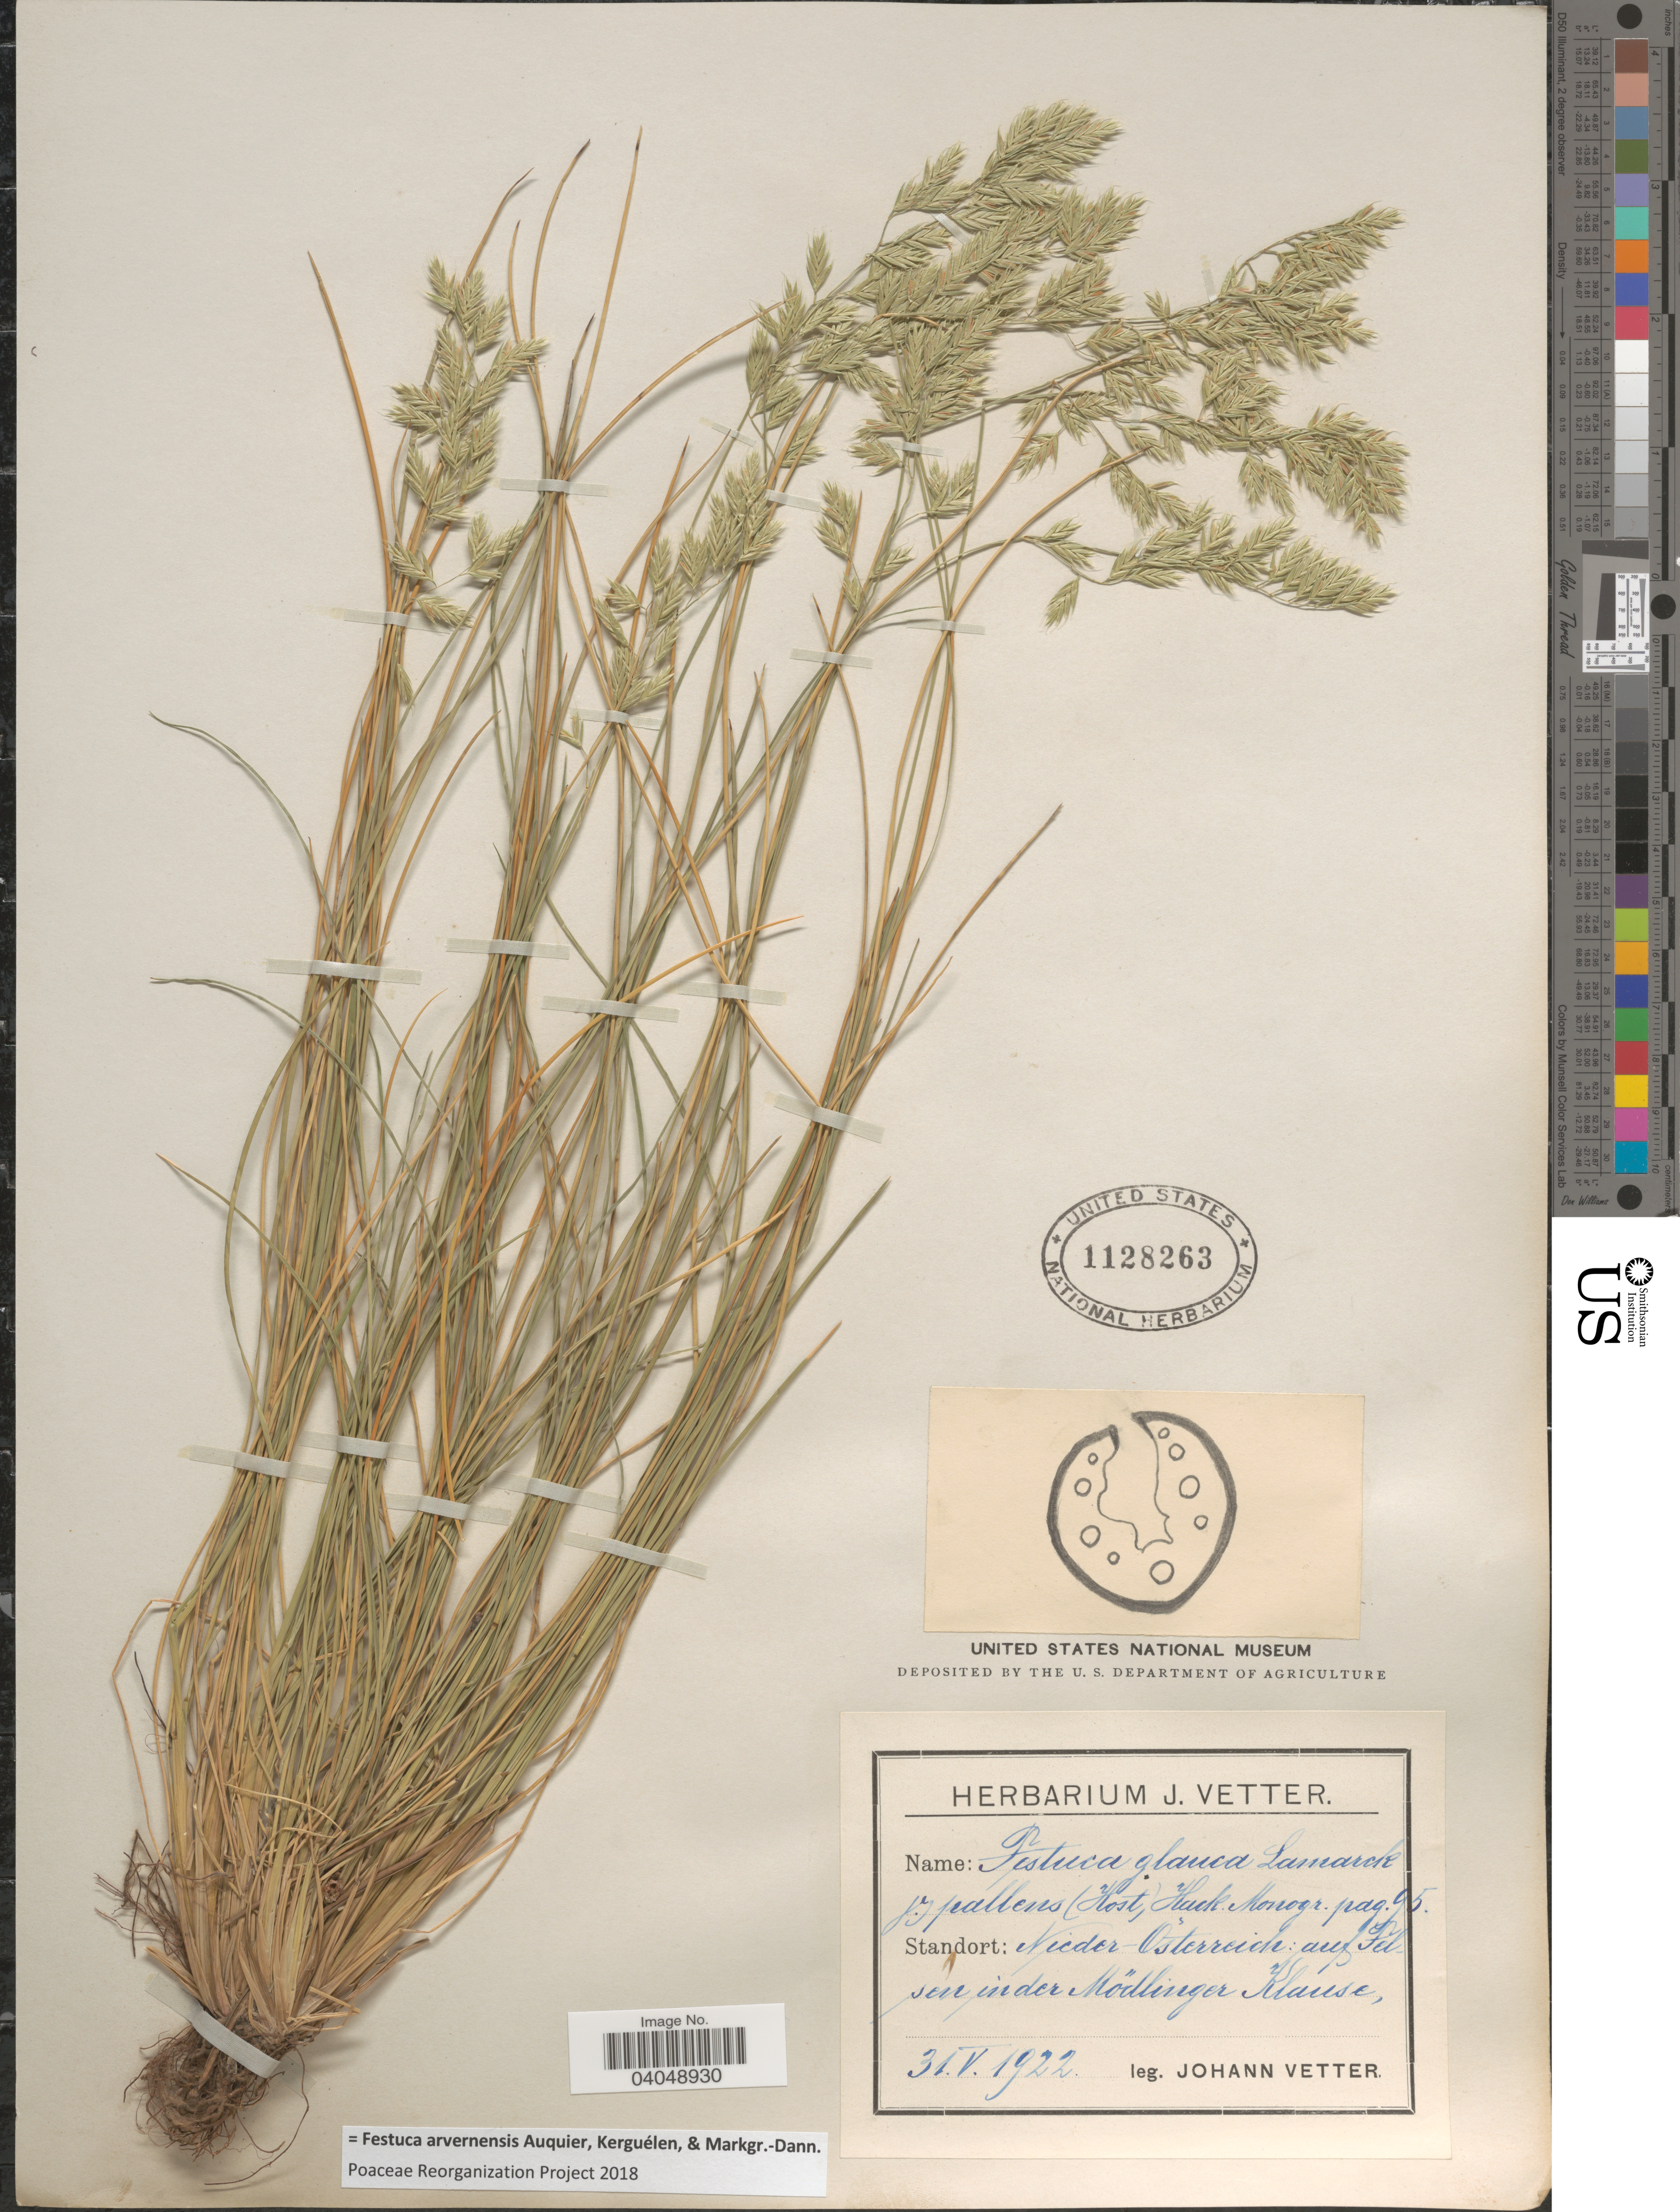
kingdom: Plantae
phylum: Tracheophyta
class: Liliopsida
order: Poales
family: Poaceae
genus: Festuca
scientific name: Festuca arvernensis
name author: Auquier et al.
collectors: J. Vetter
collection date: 1922-05-31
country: Austria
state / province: Niederosterreich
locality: Nieder-Osterreich: auf Felsen in der Mödlinger Klause.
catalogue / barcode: US 1128263